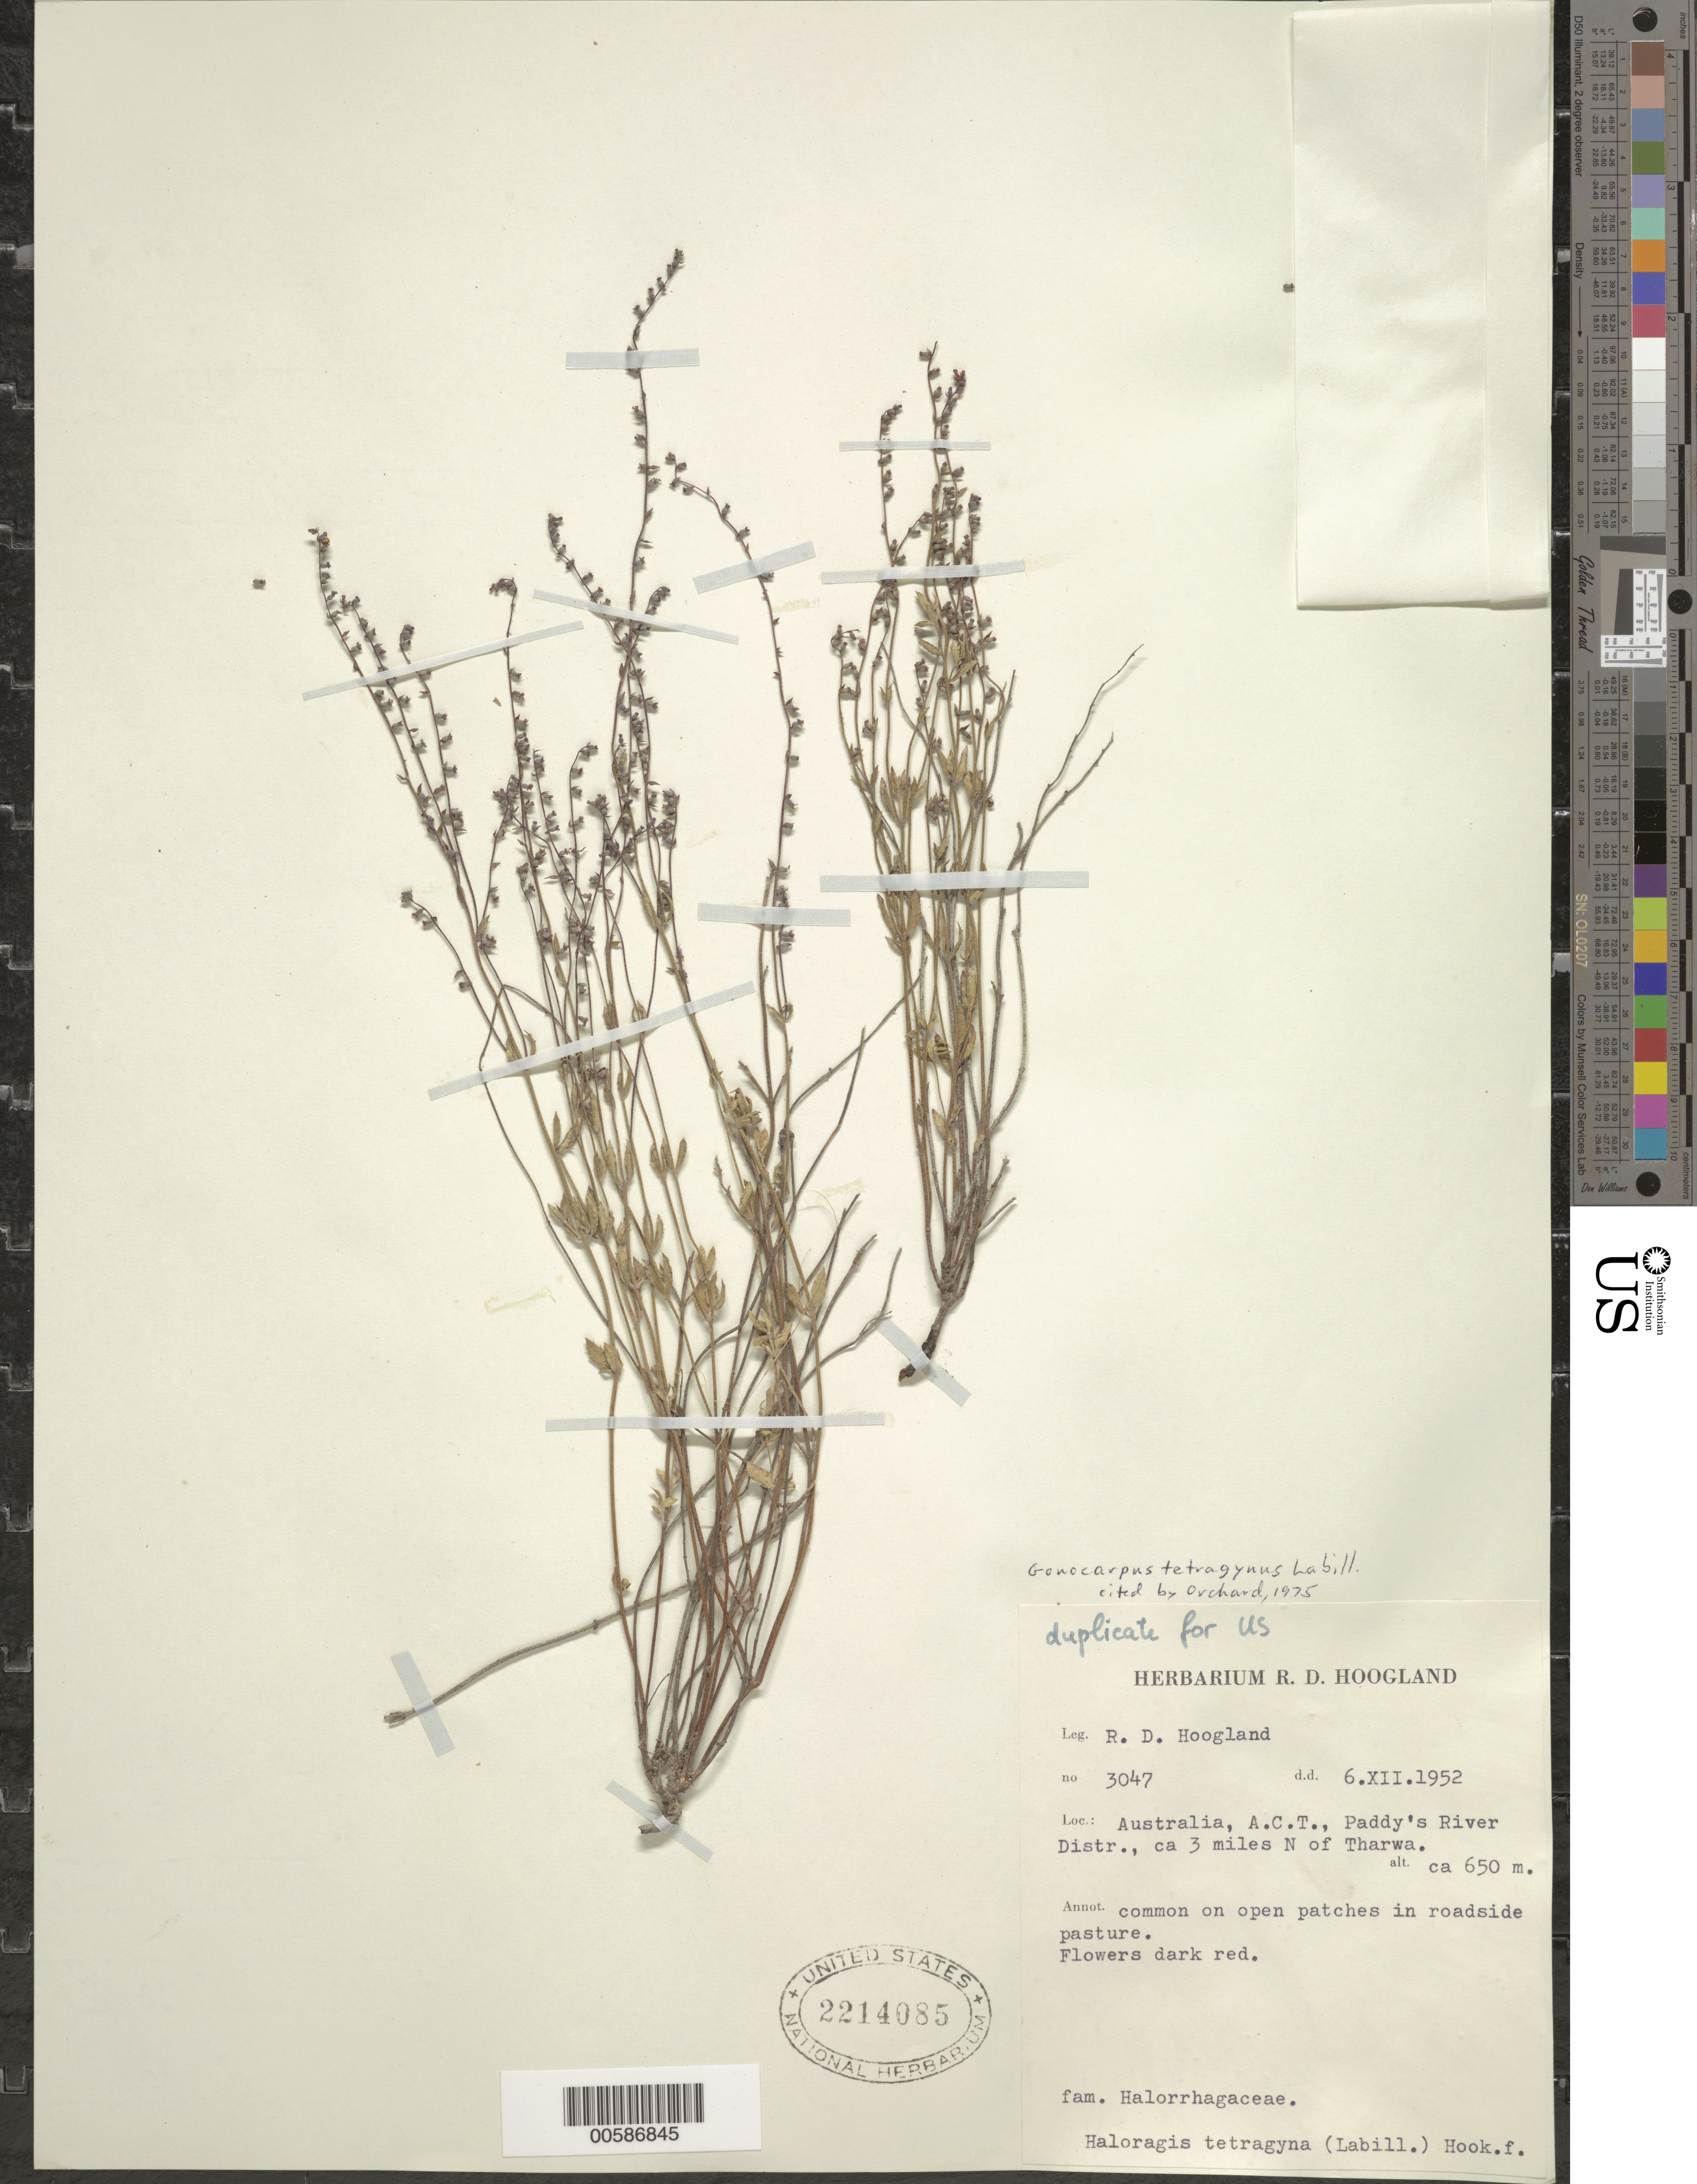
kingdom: Plantae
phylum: Tracheophyta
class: Magnoliopsida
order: Saxifragales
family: Haloragaceae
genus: Gonocarpus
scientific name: Gonocarpus tetragynus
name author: Labill.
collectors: R. D. Hoogland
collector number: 3047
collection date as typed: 06 Dec 1952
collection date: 1952-12-06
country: Australia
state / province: Australian Capital Territory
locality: Paddy's River (District?), N of Tharwa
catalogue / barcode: US 2214085